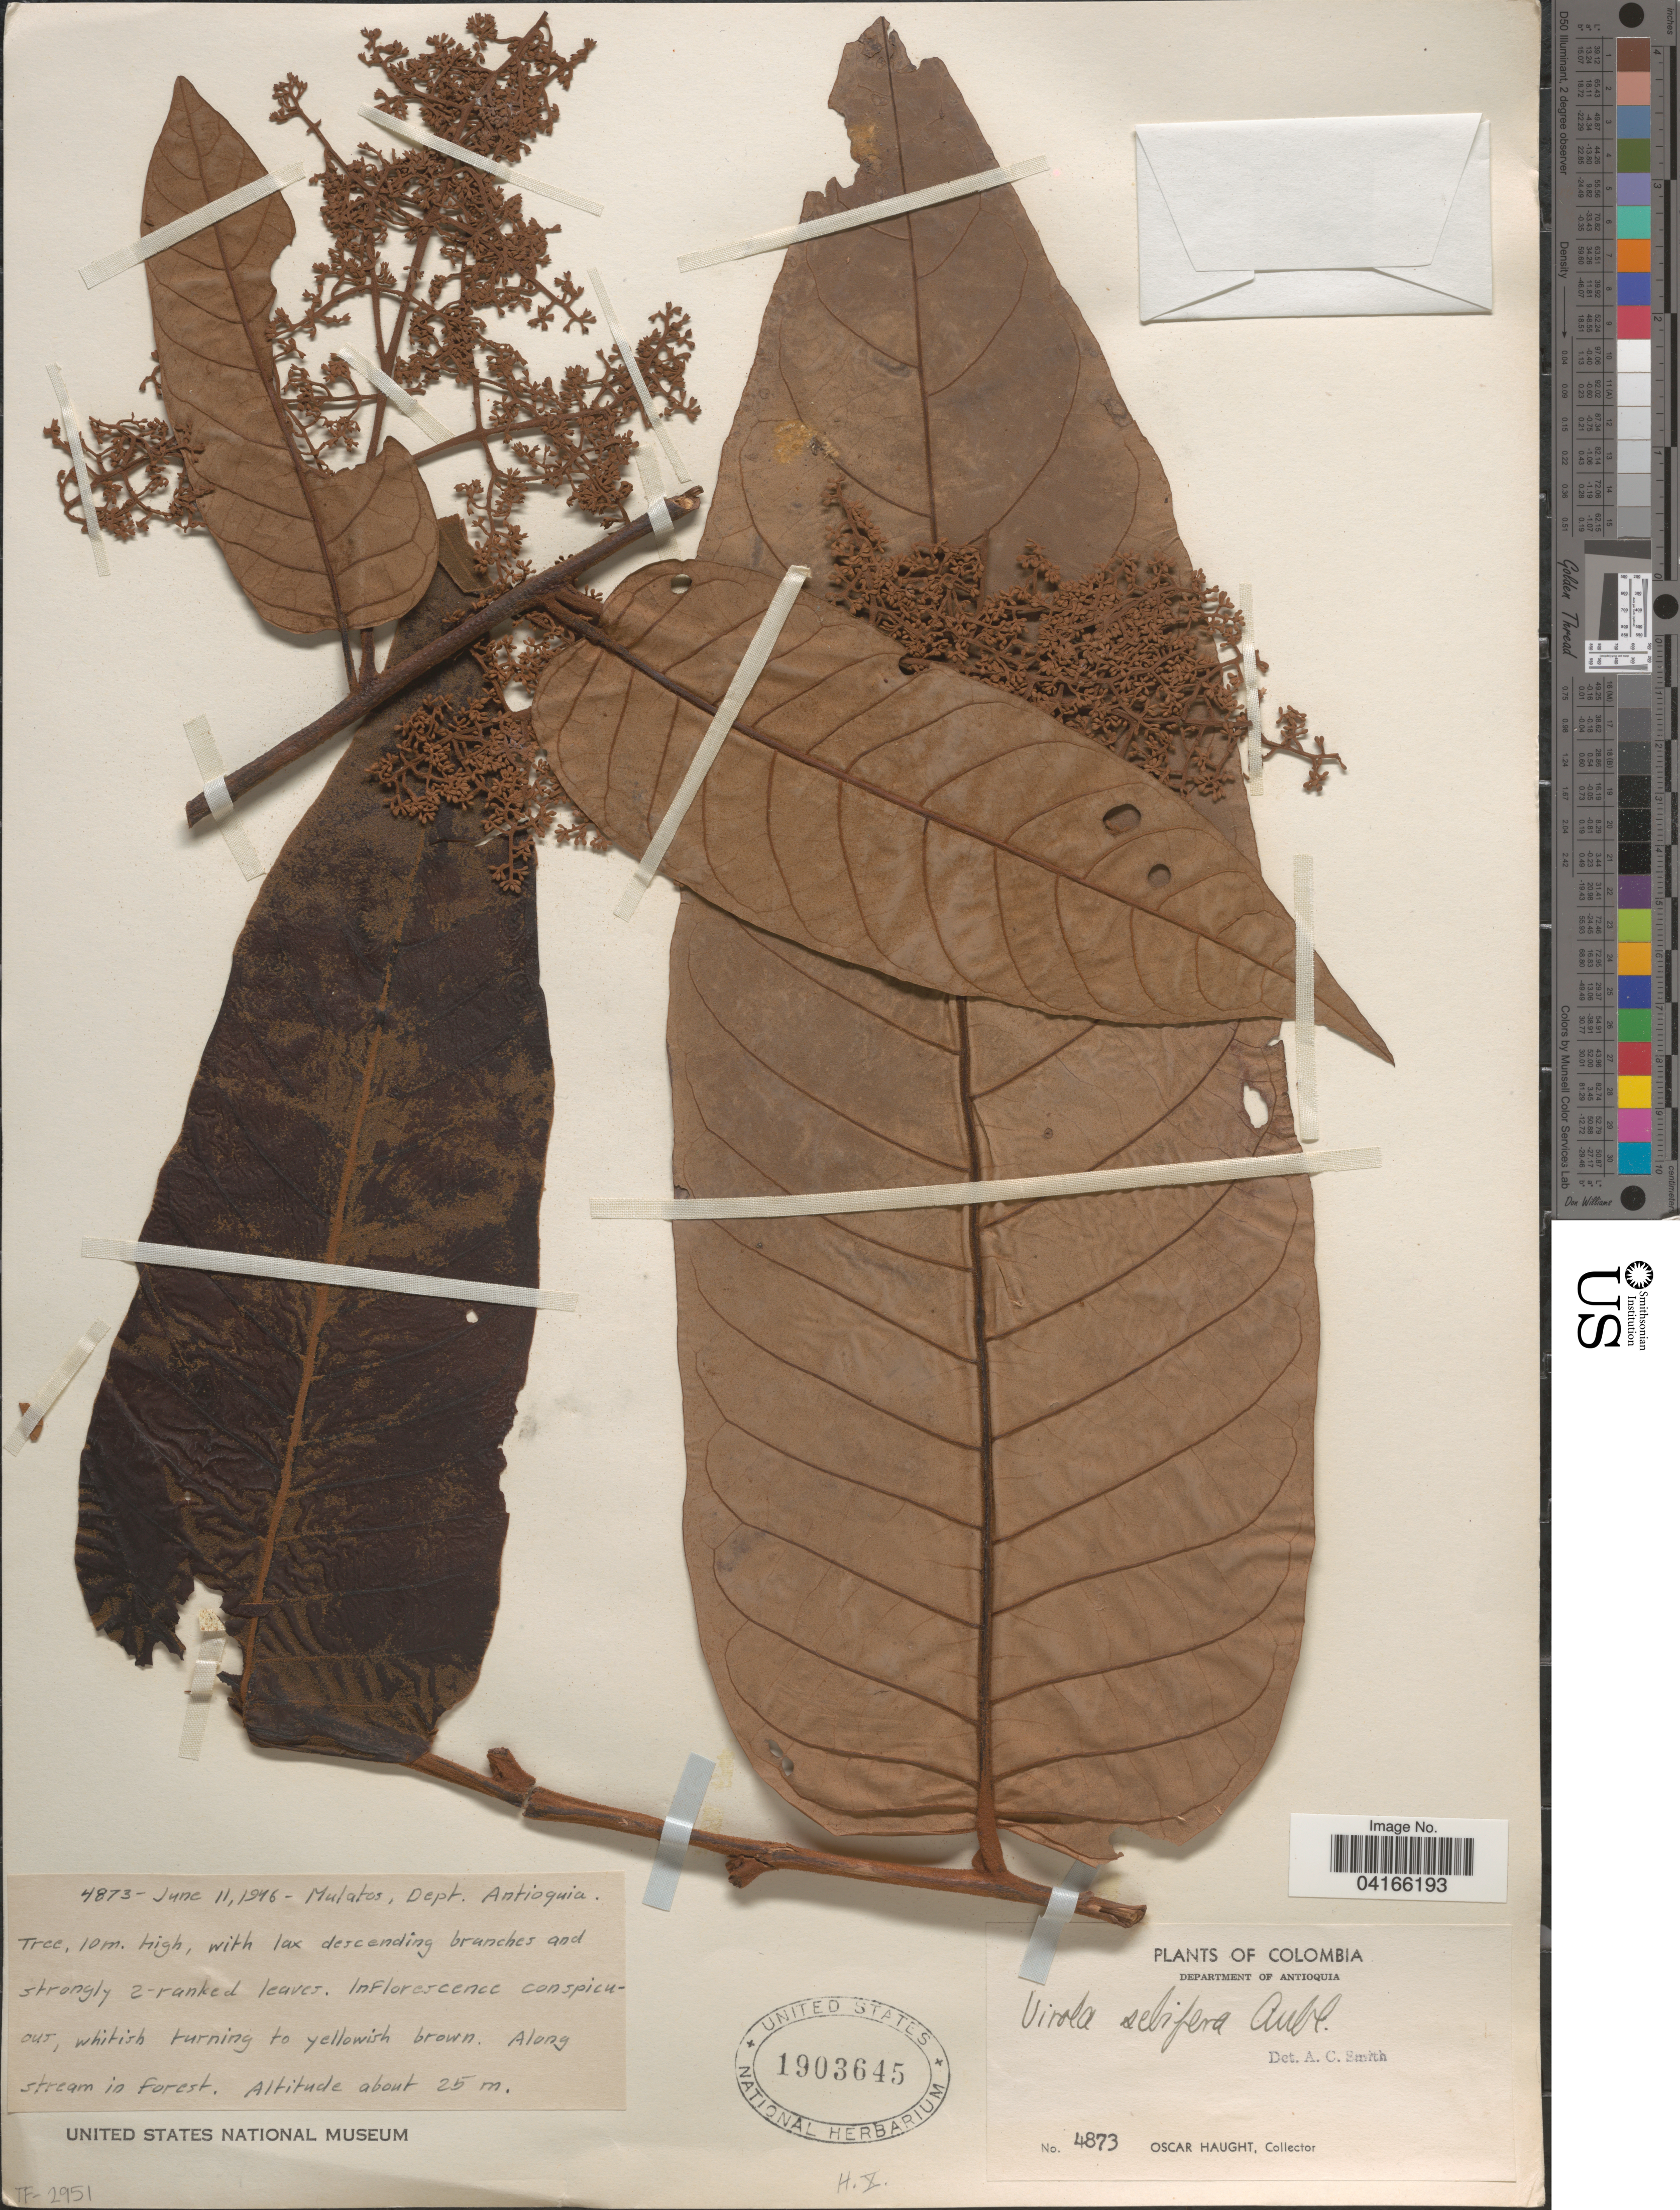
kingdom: Plantae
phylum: Tracheophyta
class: Magnoliopsida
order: Magnoliales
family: Myristicaceae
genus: Virola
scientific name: Virola sebifera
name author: Aubl.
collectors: O. L. Haught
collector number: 4873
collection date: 1946-06-11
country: Colombia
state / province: Antioquia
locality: Mulatos, Dept. Antioquia.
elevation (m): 25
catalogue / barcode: US 1903645